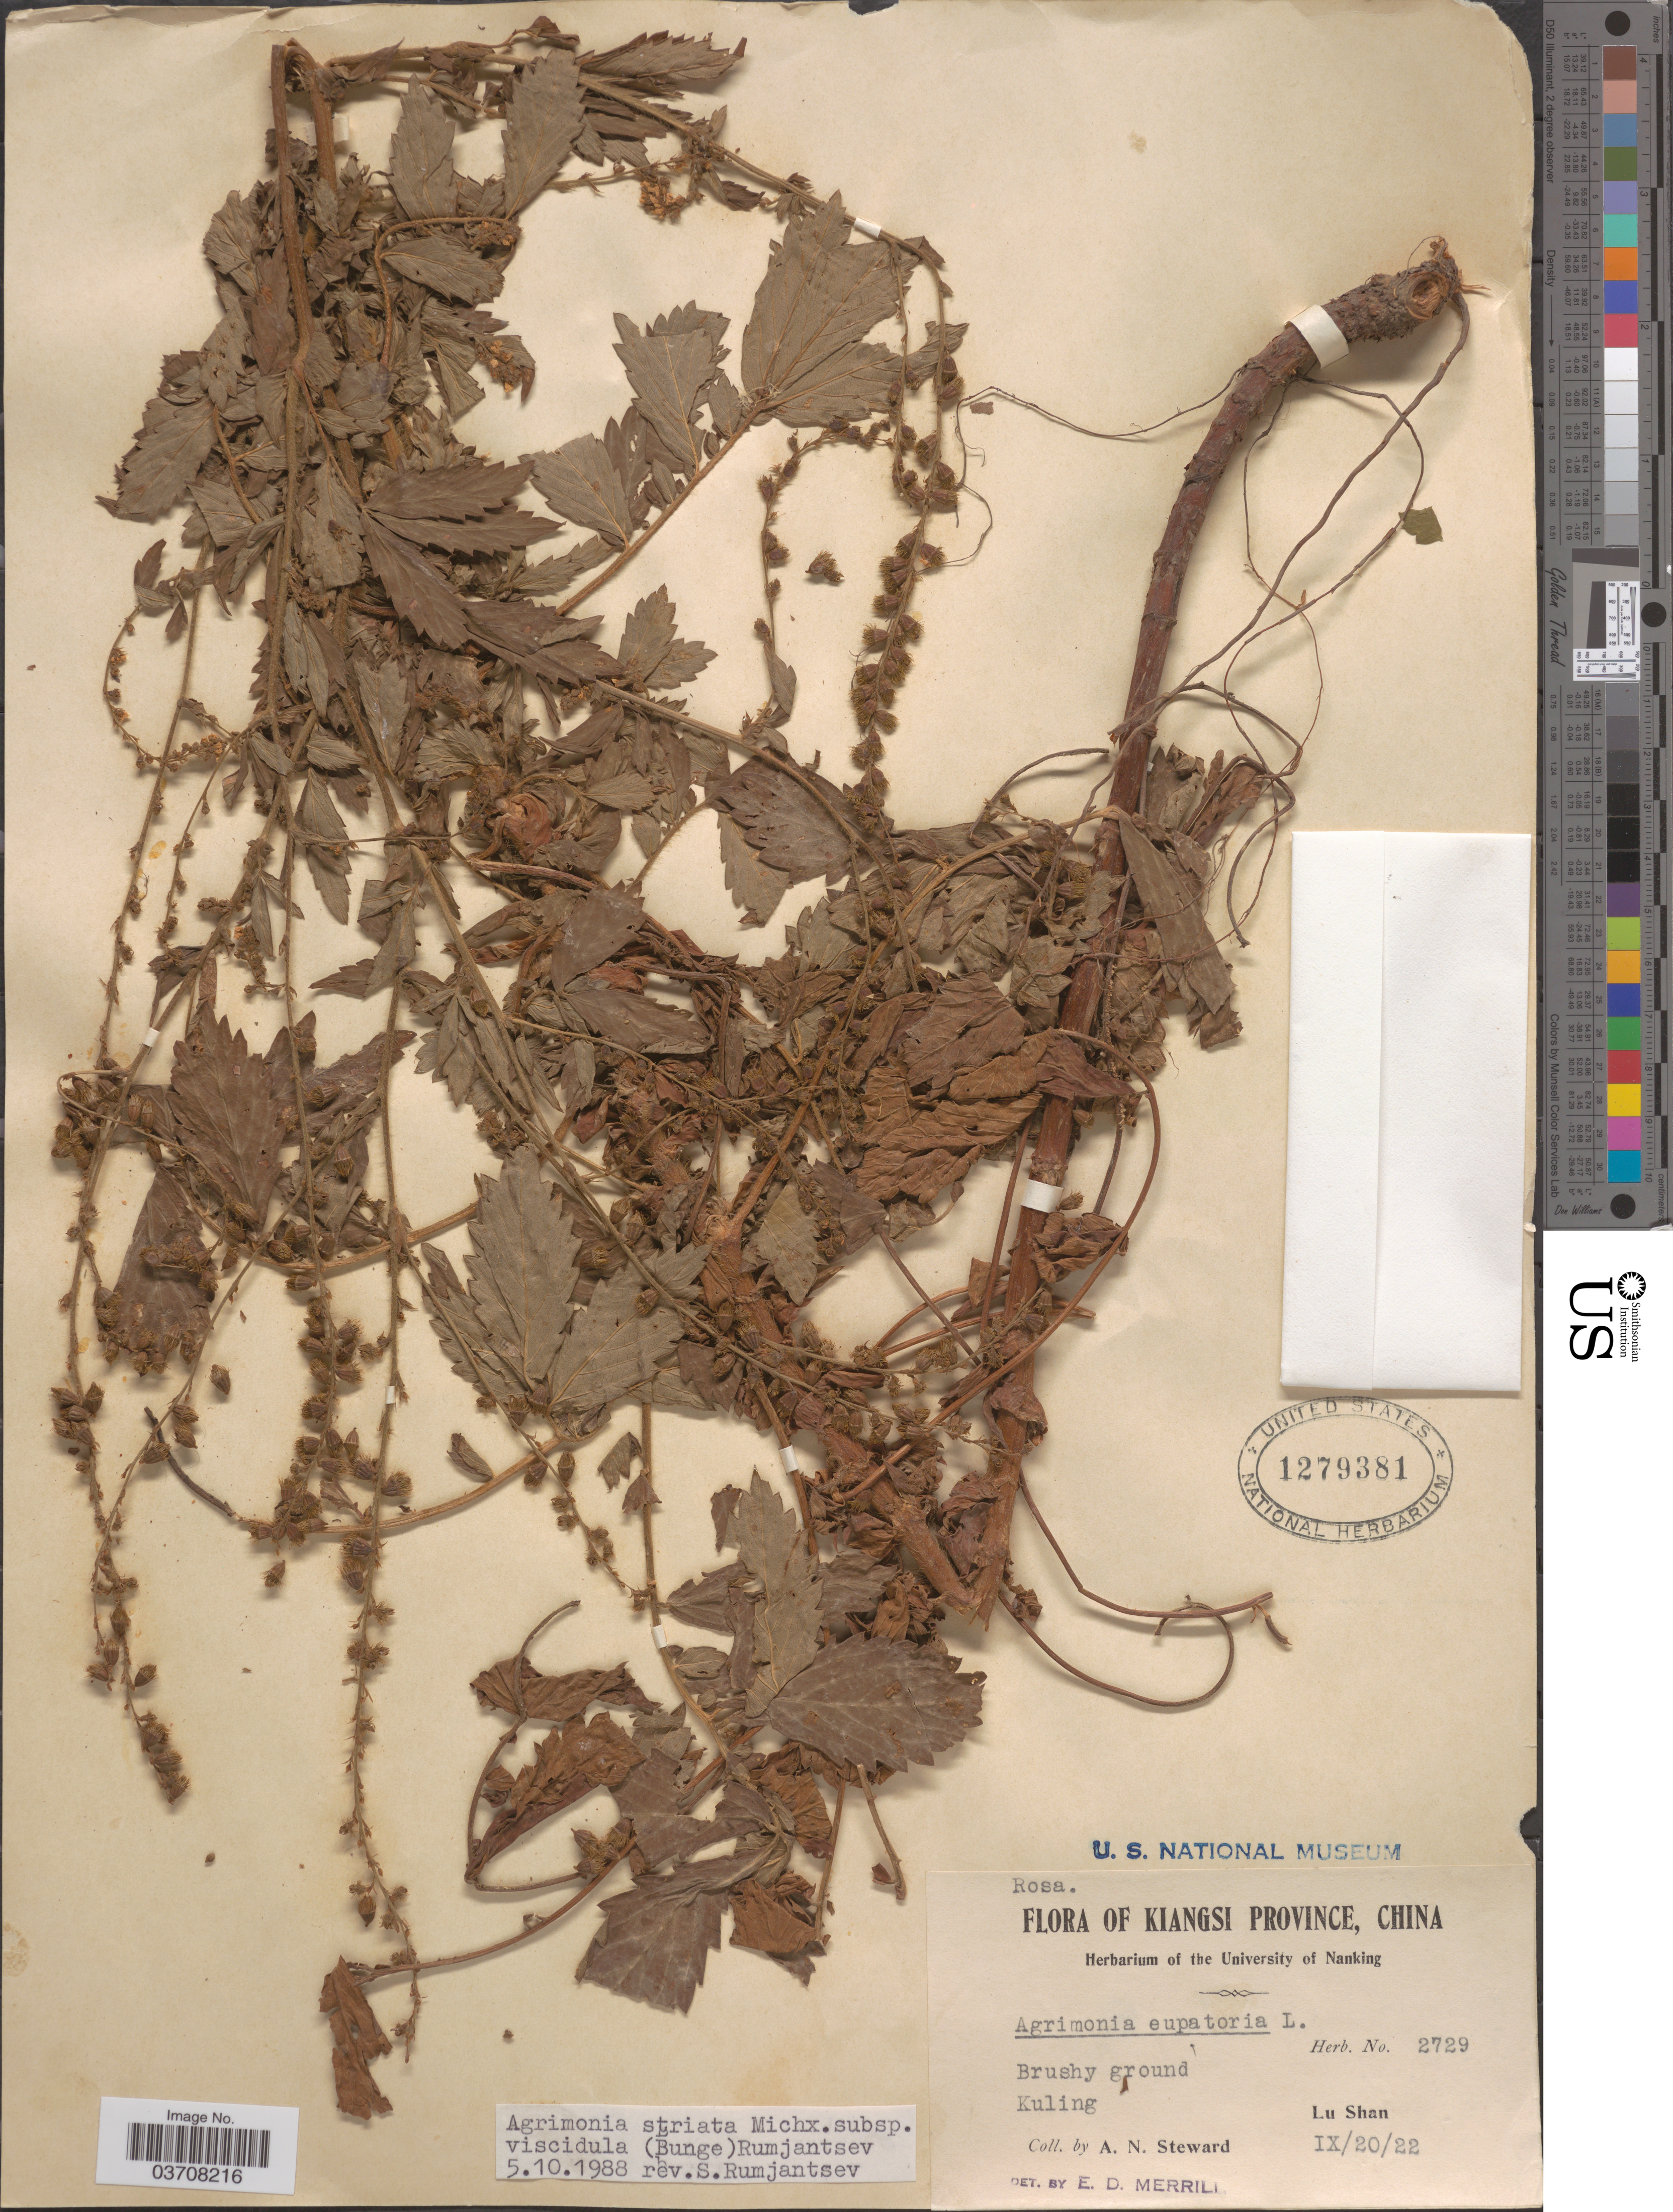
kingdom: Plantae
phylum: Tracheophyta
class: Magnoliopsida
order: Rosales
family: Rosaceae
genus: Agrimonia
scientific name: Agrimonia striata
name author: Michx.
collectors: A. N. Steward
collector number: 2729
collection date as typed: Transcribed d/m/y: 20/9/22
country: China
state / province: Jiangxi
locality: Kiangsi Province. Kuling. Lu Shan.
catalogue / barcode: US 1279381